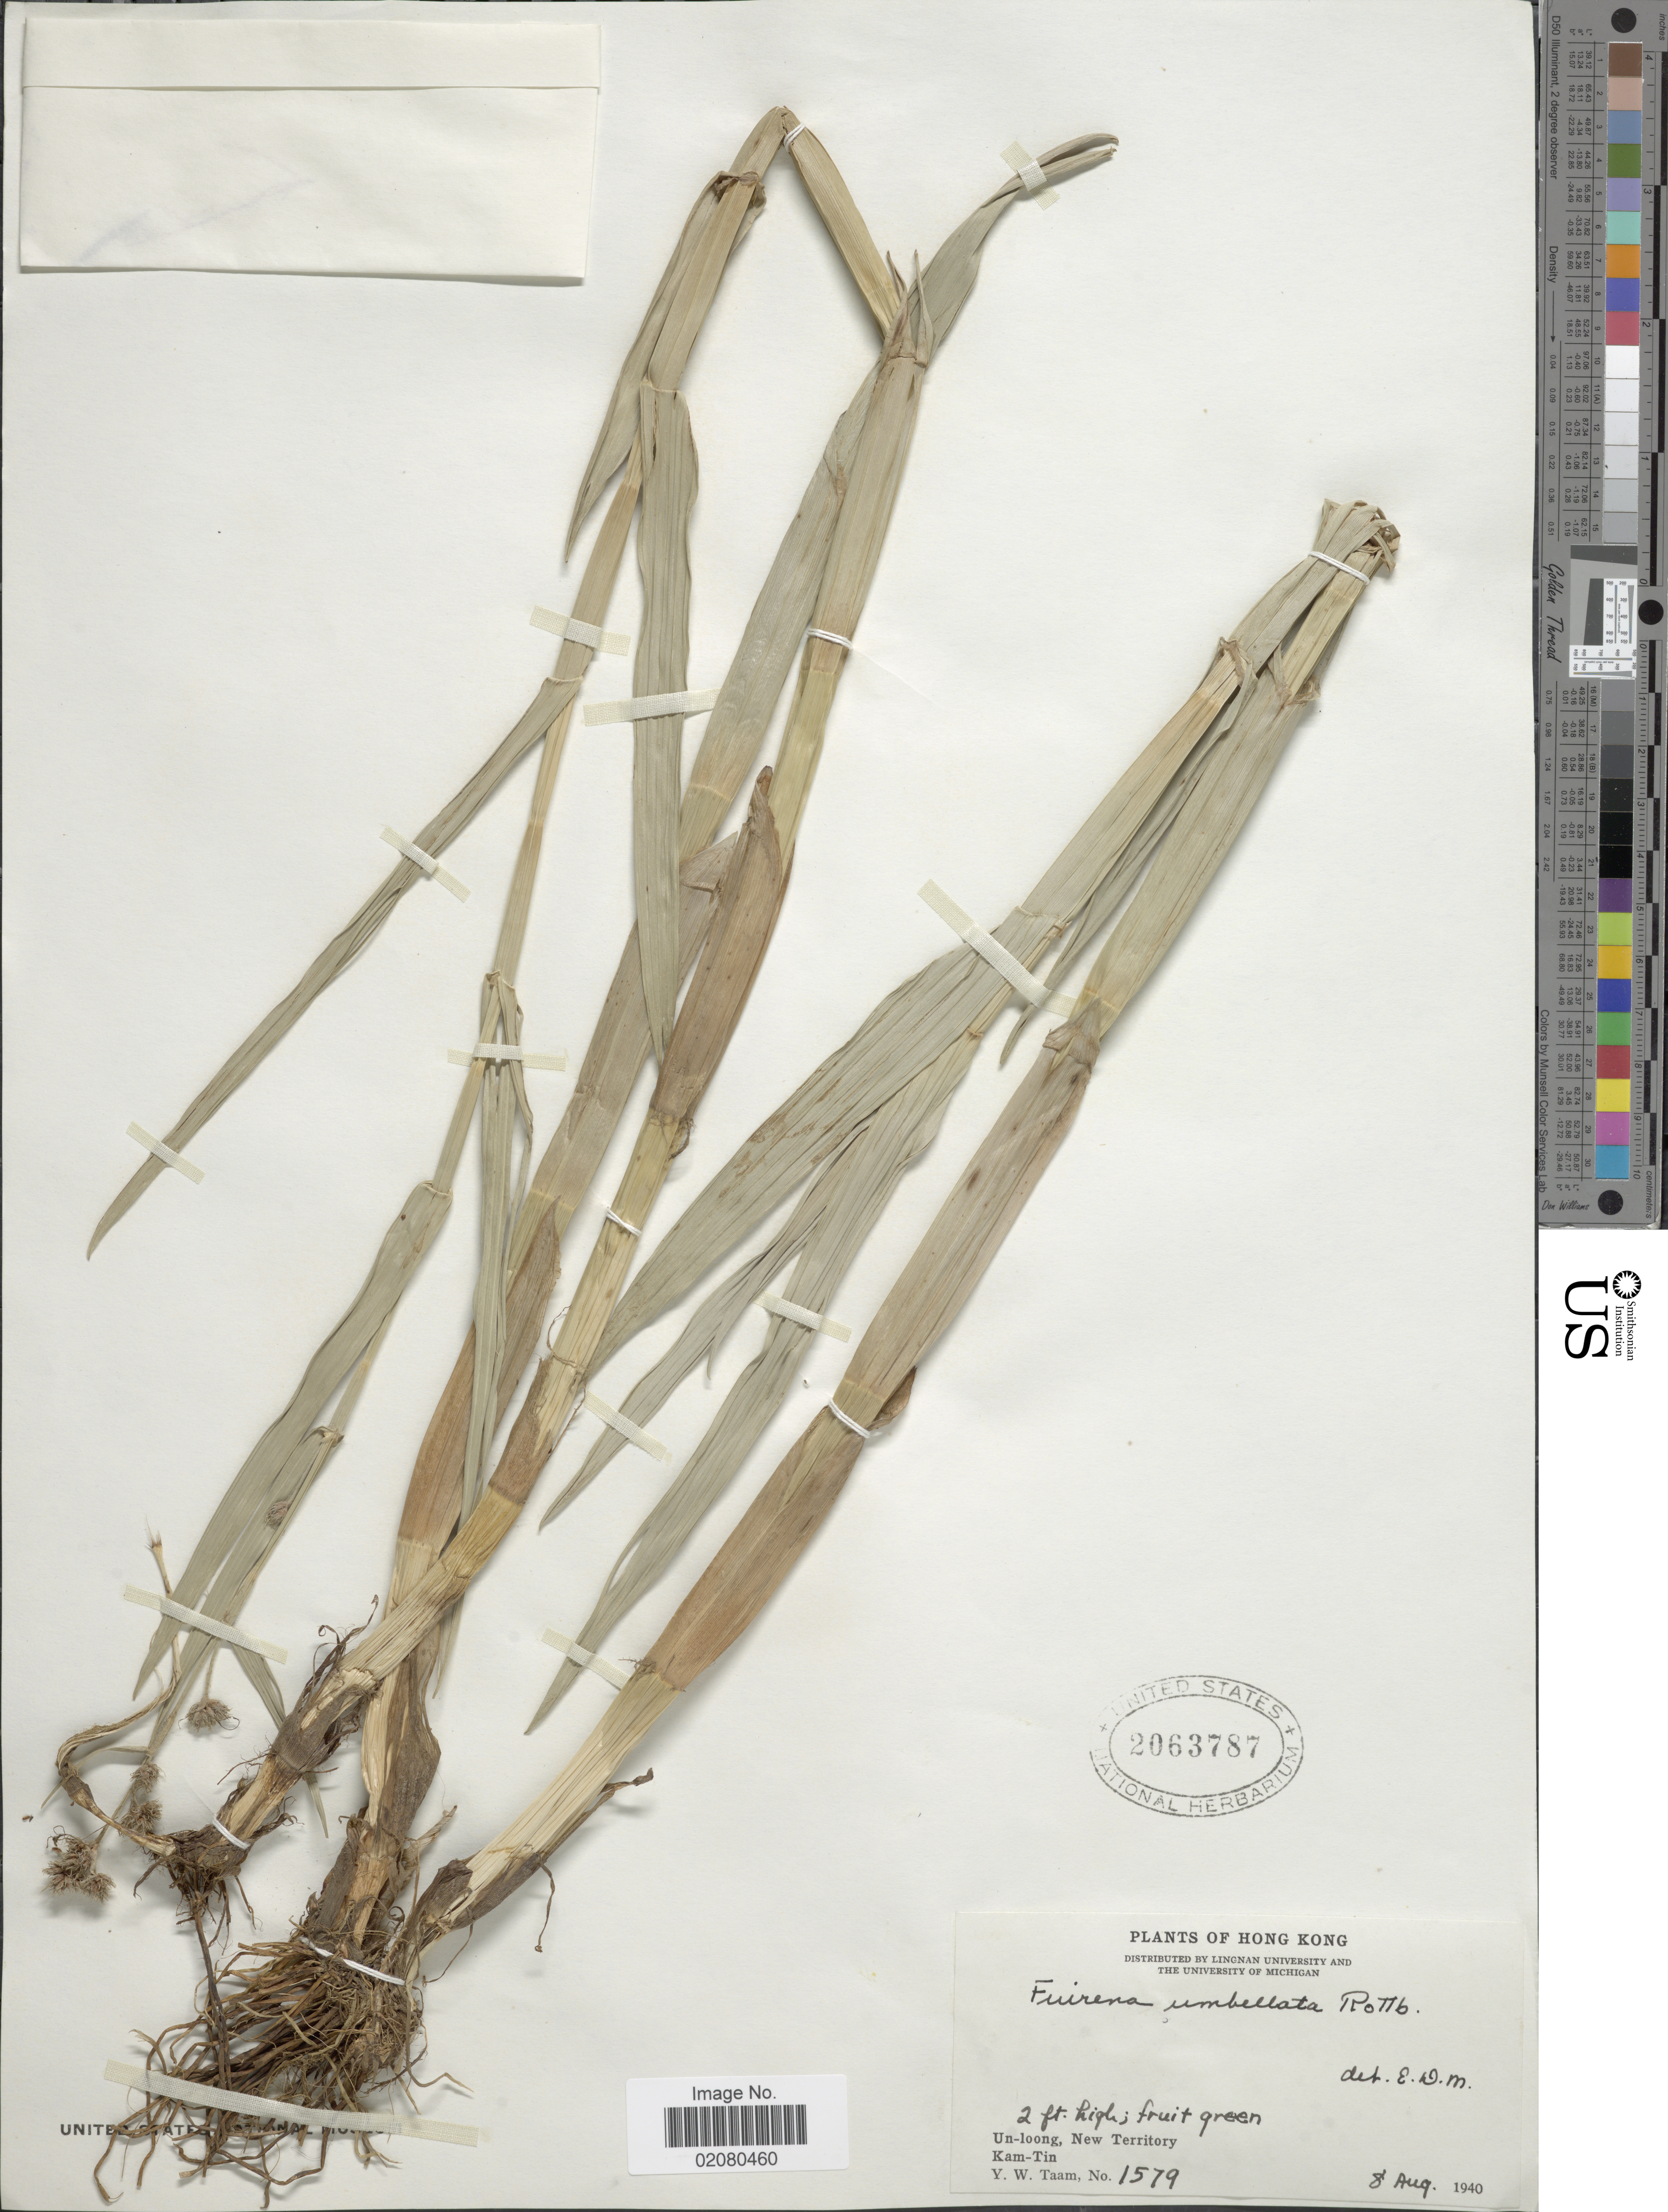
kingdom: Plantae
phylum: Tracheophyta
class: Liliopsida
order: Poales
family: Cyperaceae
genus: Fuirena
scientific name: Fuirena umbellata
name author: Rottb.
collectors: Y. W. Taam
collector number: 1579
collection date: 1940-08-08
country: China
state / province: Hong Kong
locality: Un-loong, New Territory, Kam-Tin.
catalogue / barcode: US 2063787